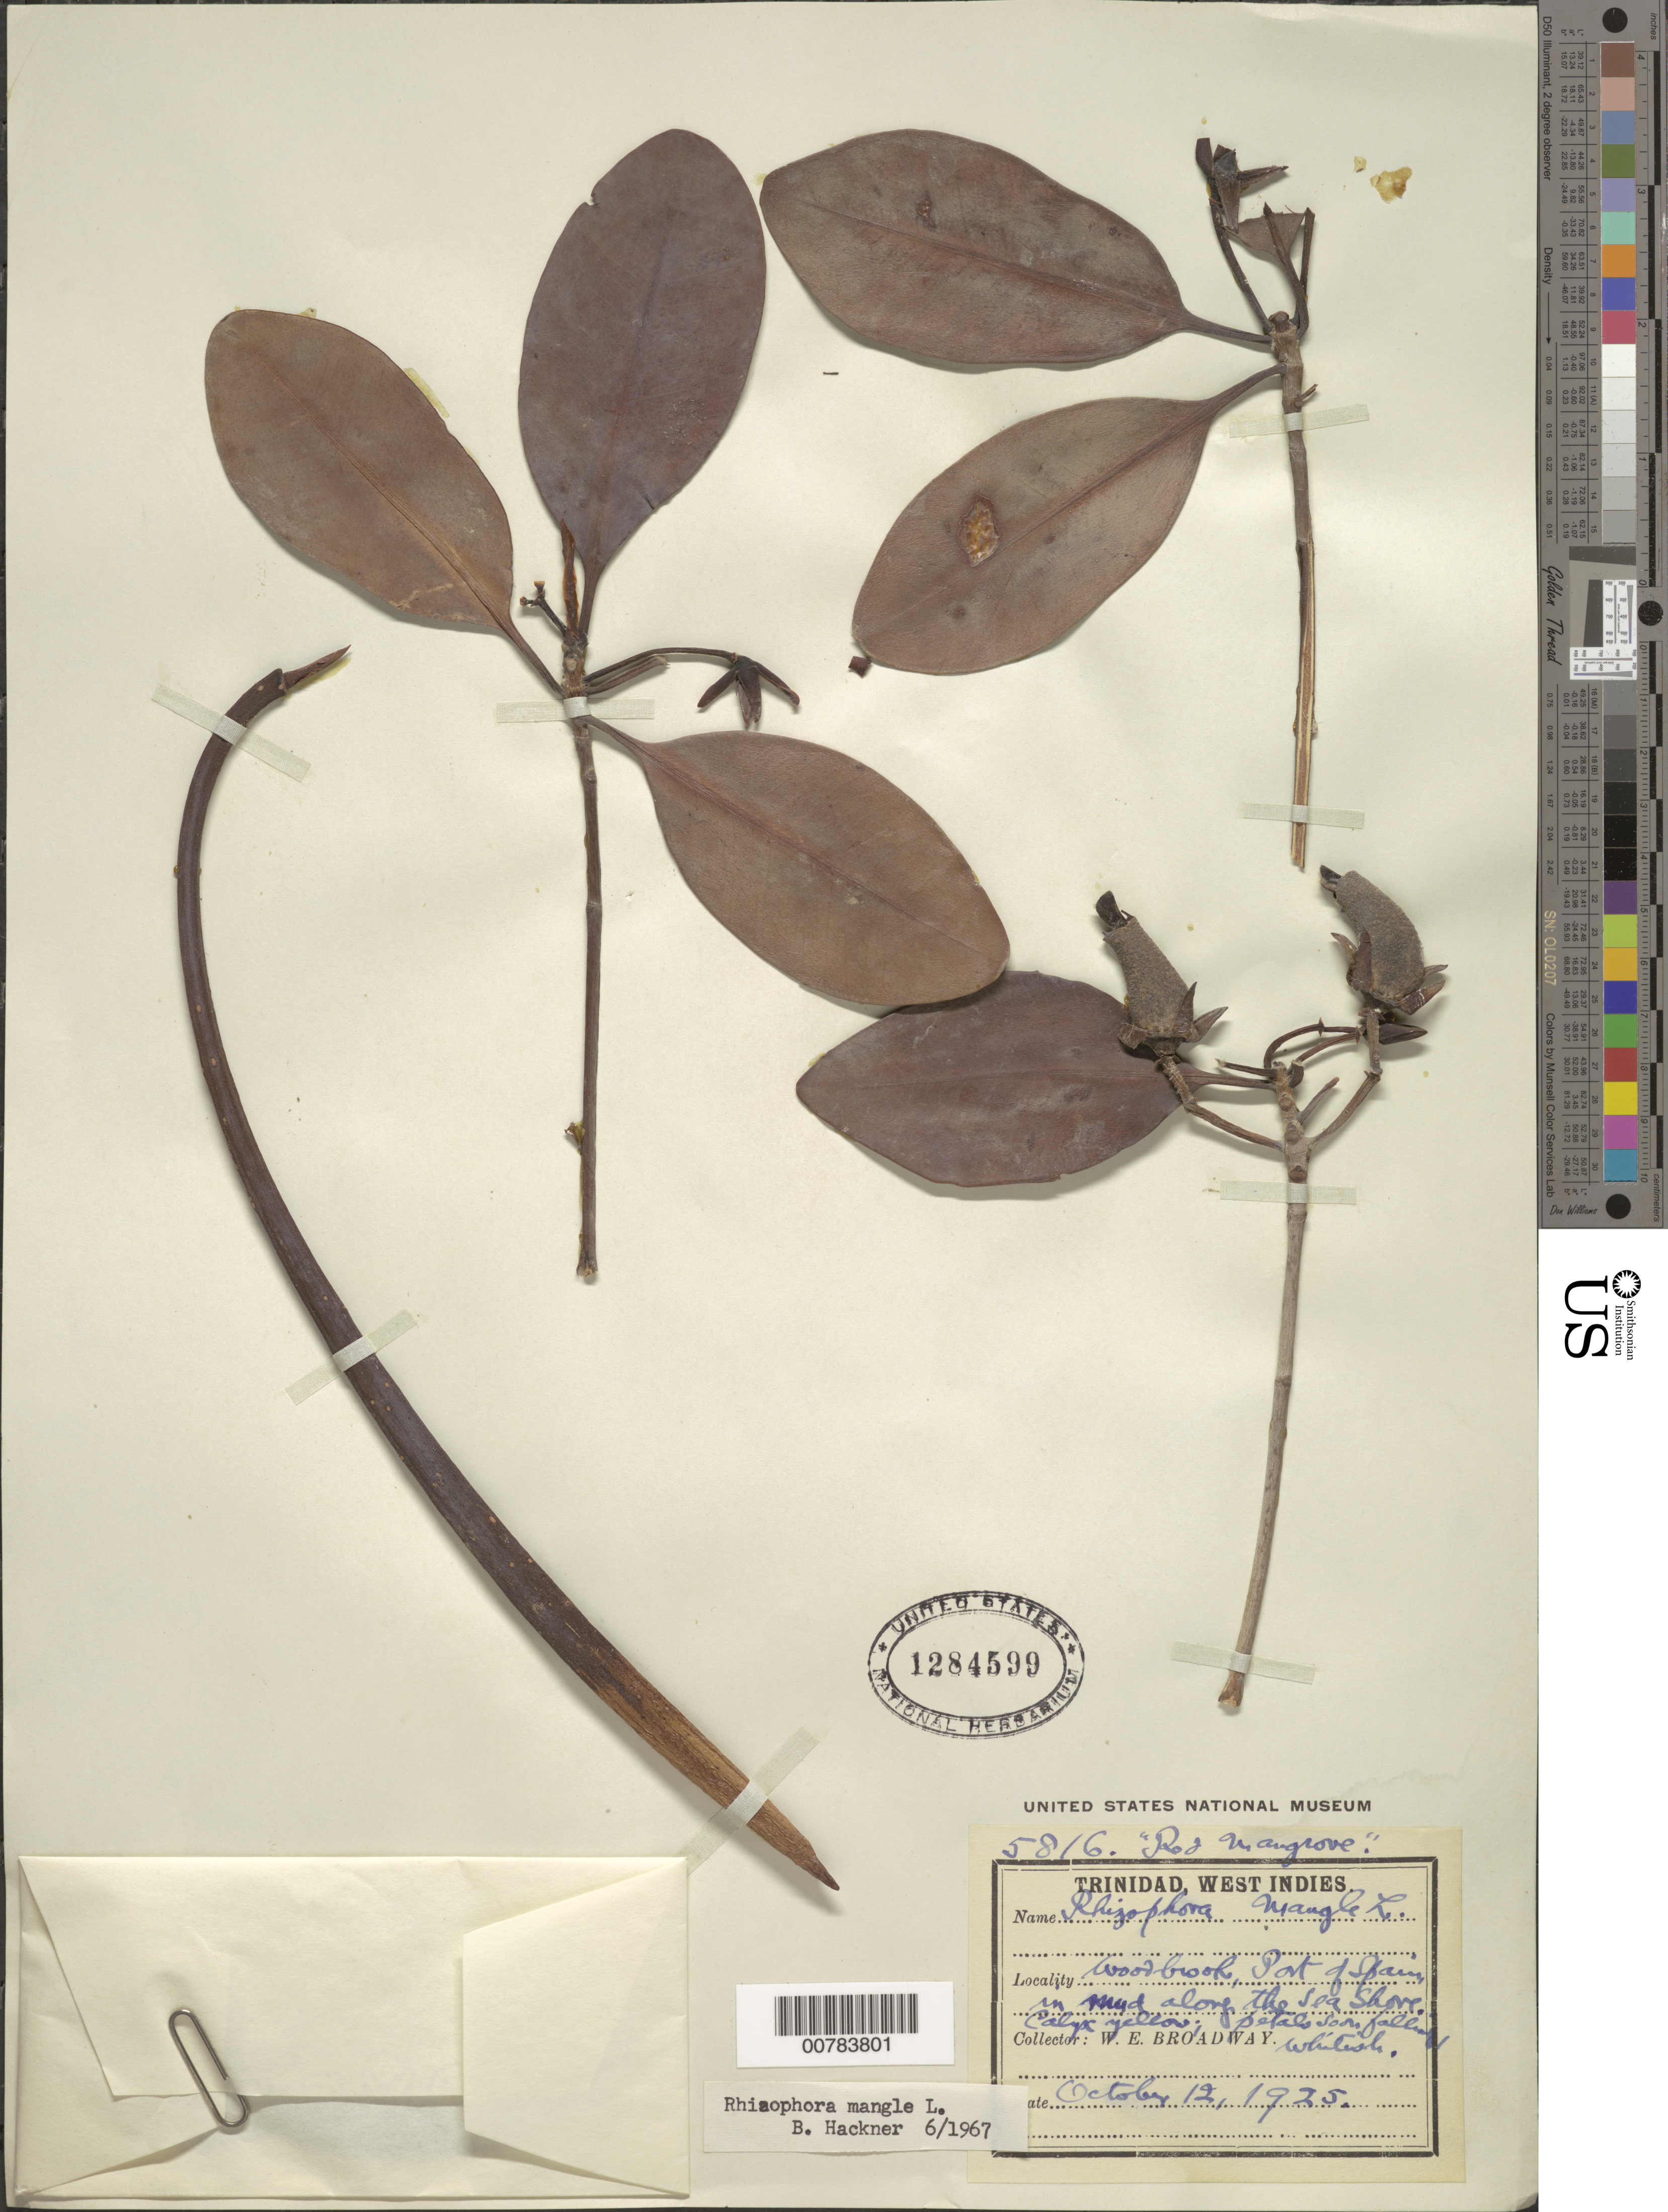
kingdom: Plantae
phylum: Tracheophyta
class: Magnoliopsida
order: Malpighiales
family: Rhizophoraceae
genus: Rhizophora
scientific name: Rhizophora mangle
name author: L.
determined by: Hackner, B.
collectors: W. E. Broadway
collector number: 5816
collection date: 1925-10-12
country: Trinidad and Tobago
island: Trinidad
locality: Woodbrook, Port of Spain, in mud along the sea shore.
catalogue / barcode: US 1284599